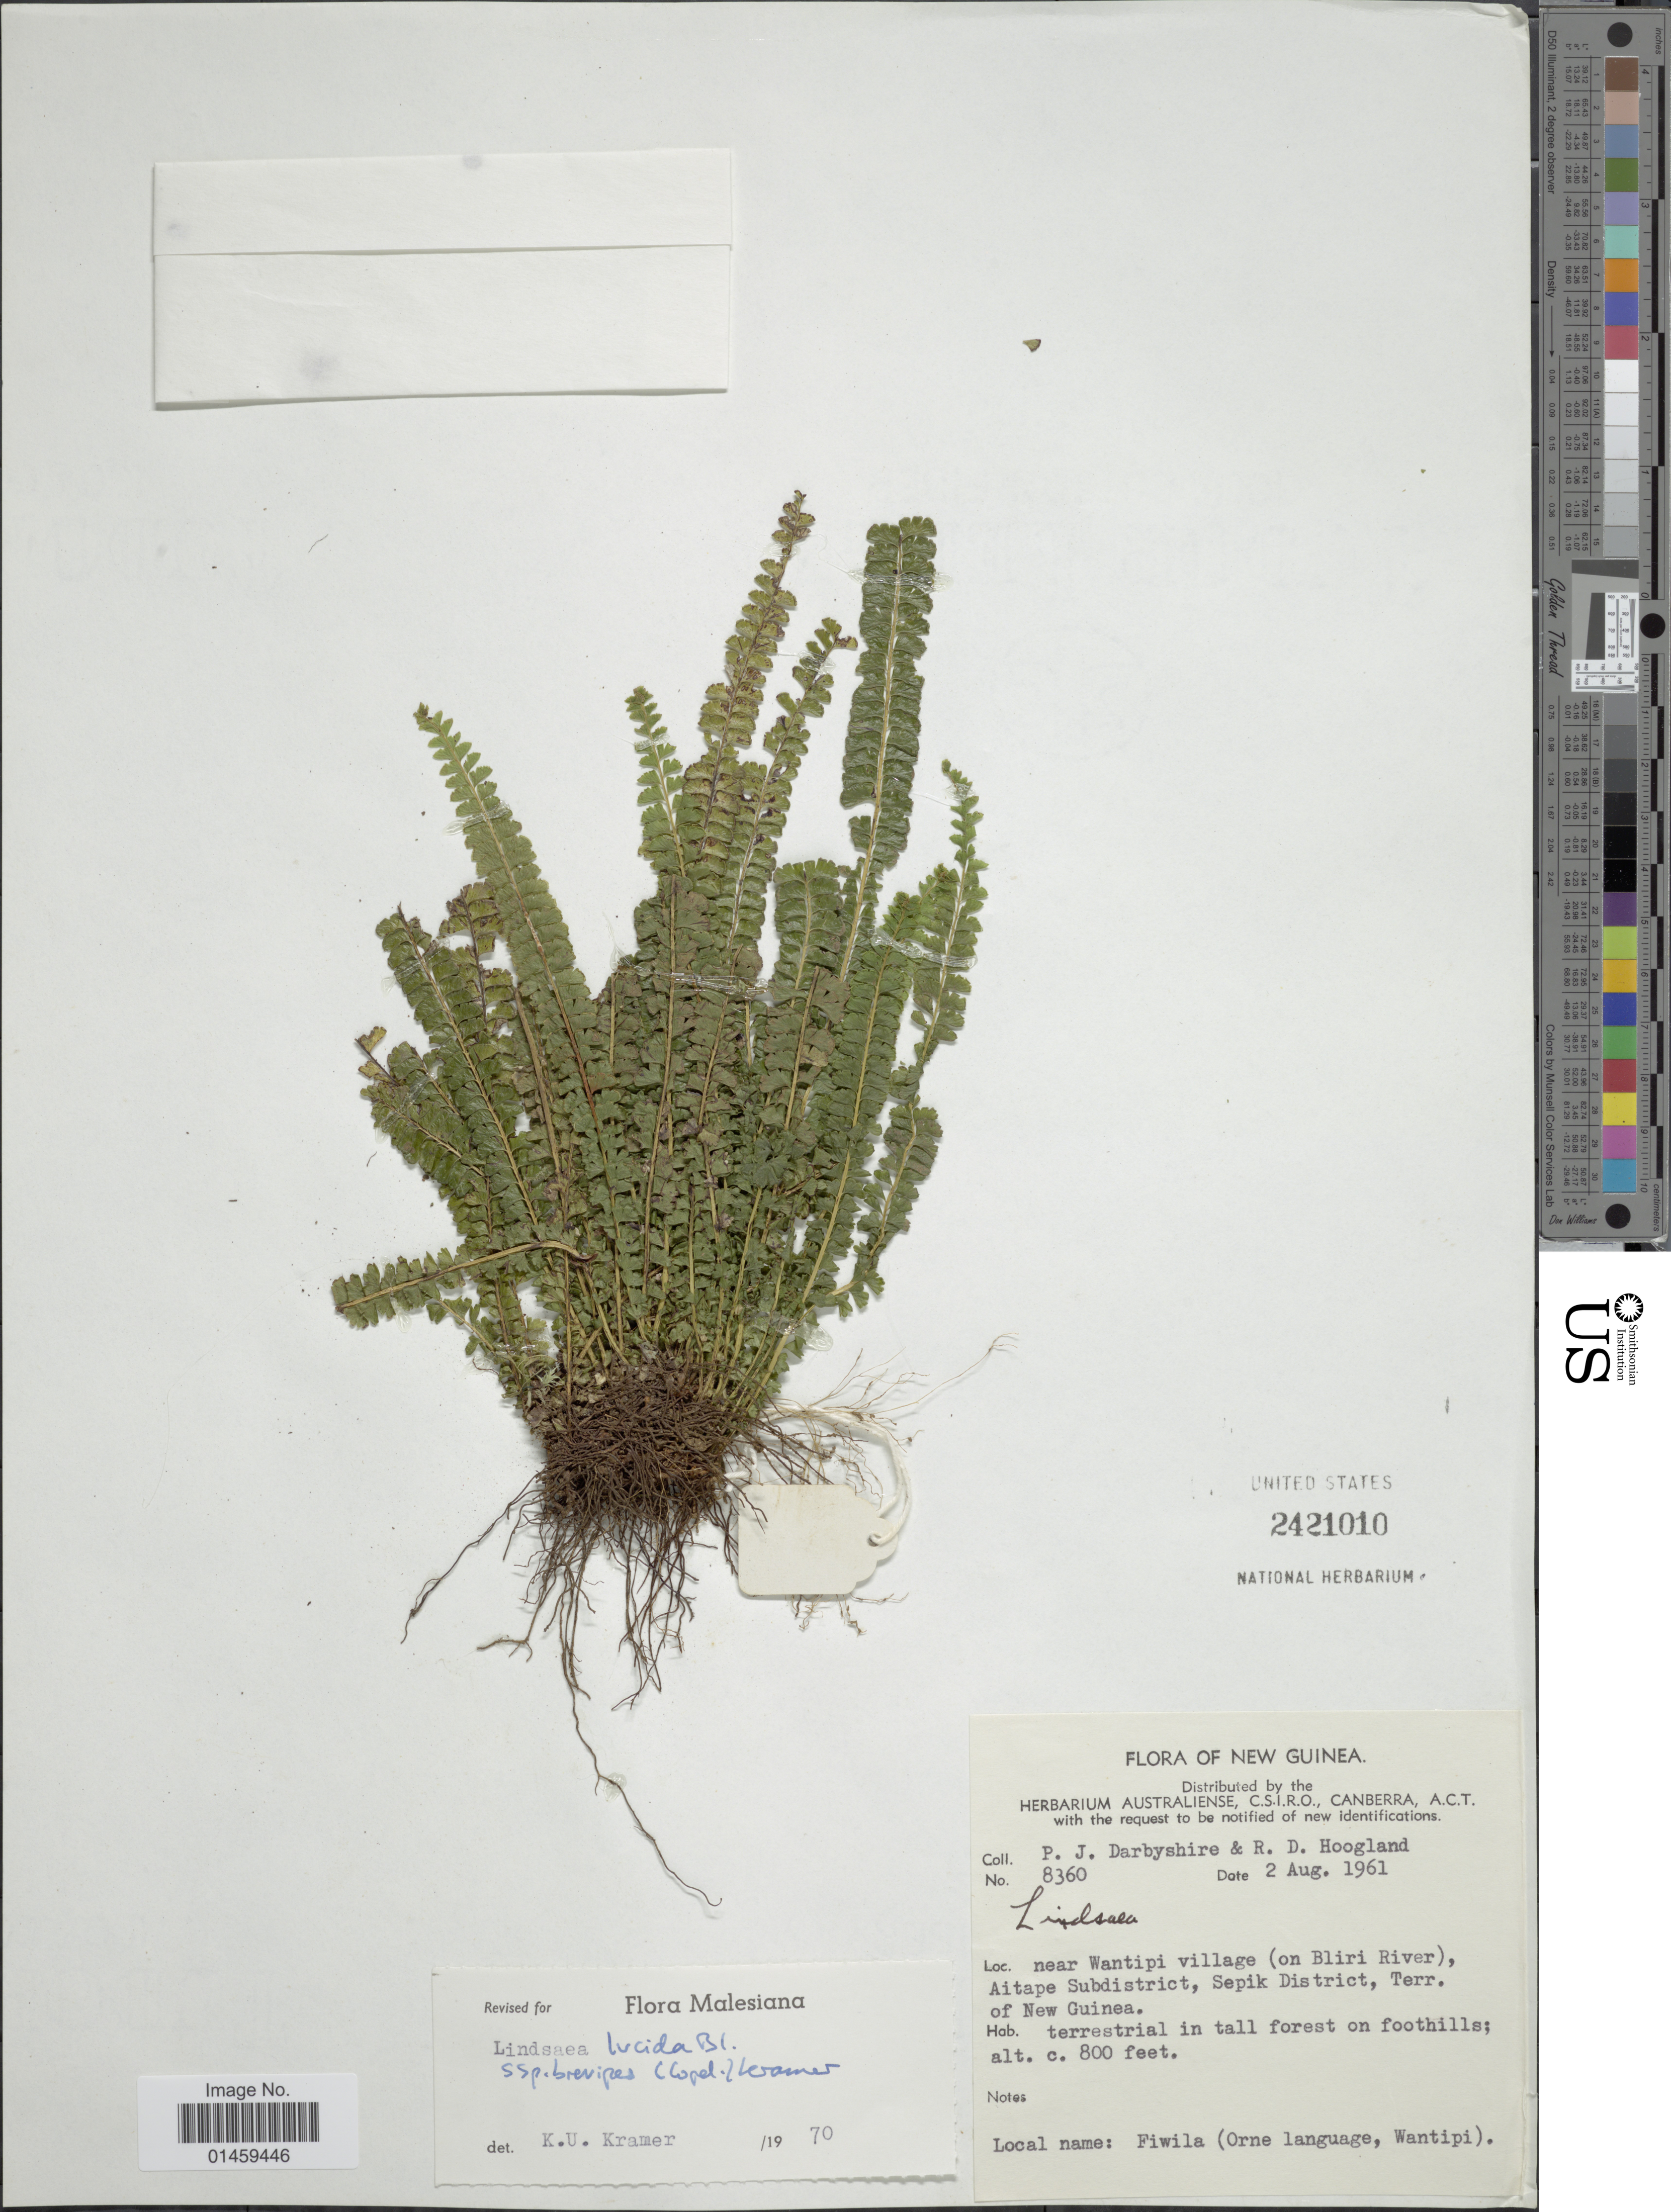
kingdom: Plantae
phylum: Tracheophyta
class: Polypodiopsida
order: Polypodiales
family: Lindsaeaceae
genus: Lindsaea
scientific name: Lindsaea lucida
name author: Blume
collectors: P. Darbyshire & R. D. Hoogland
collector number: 8360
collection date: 1961-08-02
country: Papua New Guinea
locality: New Guinea. Near Wantipi village (on Bliri River), Aitape Subdistrict, Sepik District, Terr. of New Guinea.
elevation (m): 244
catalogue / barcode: US 2421010